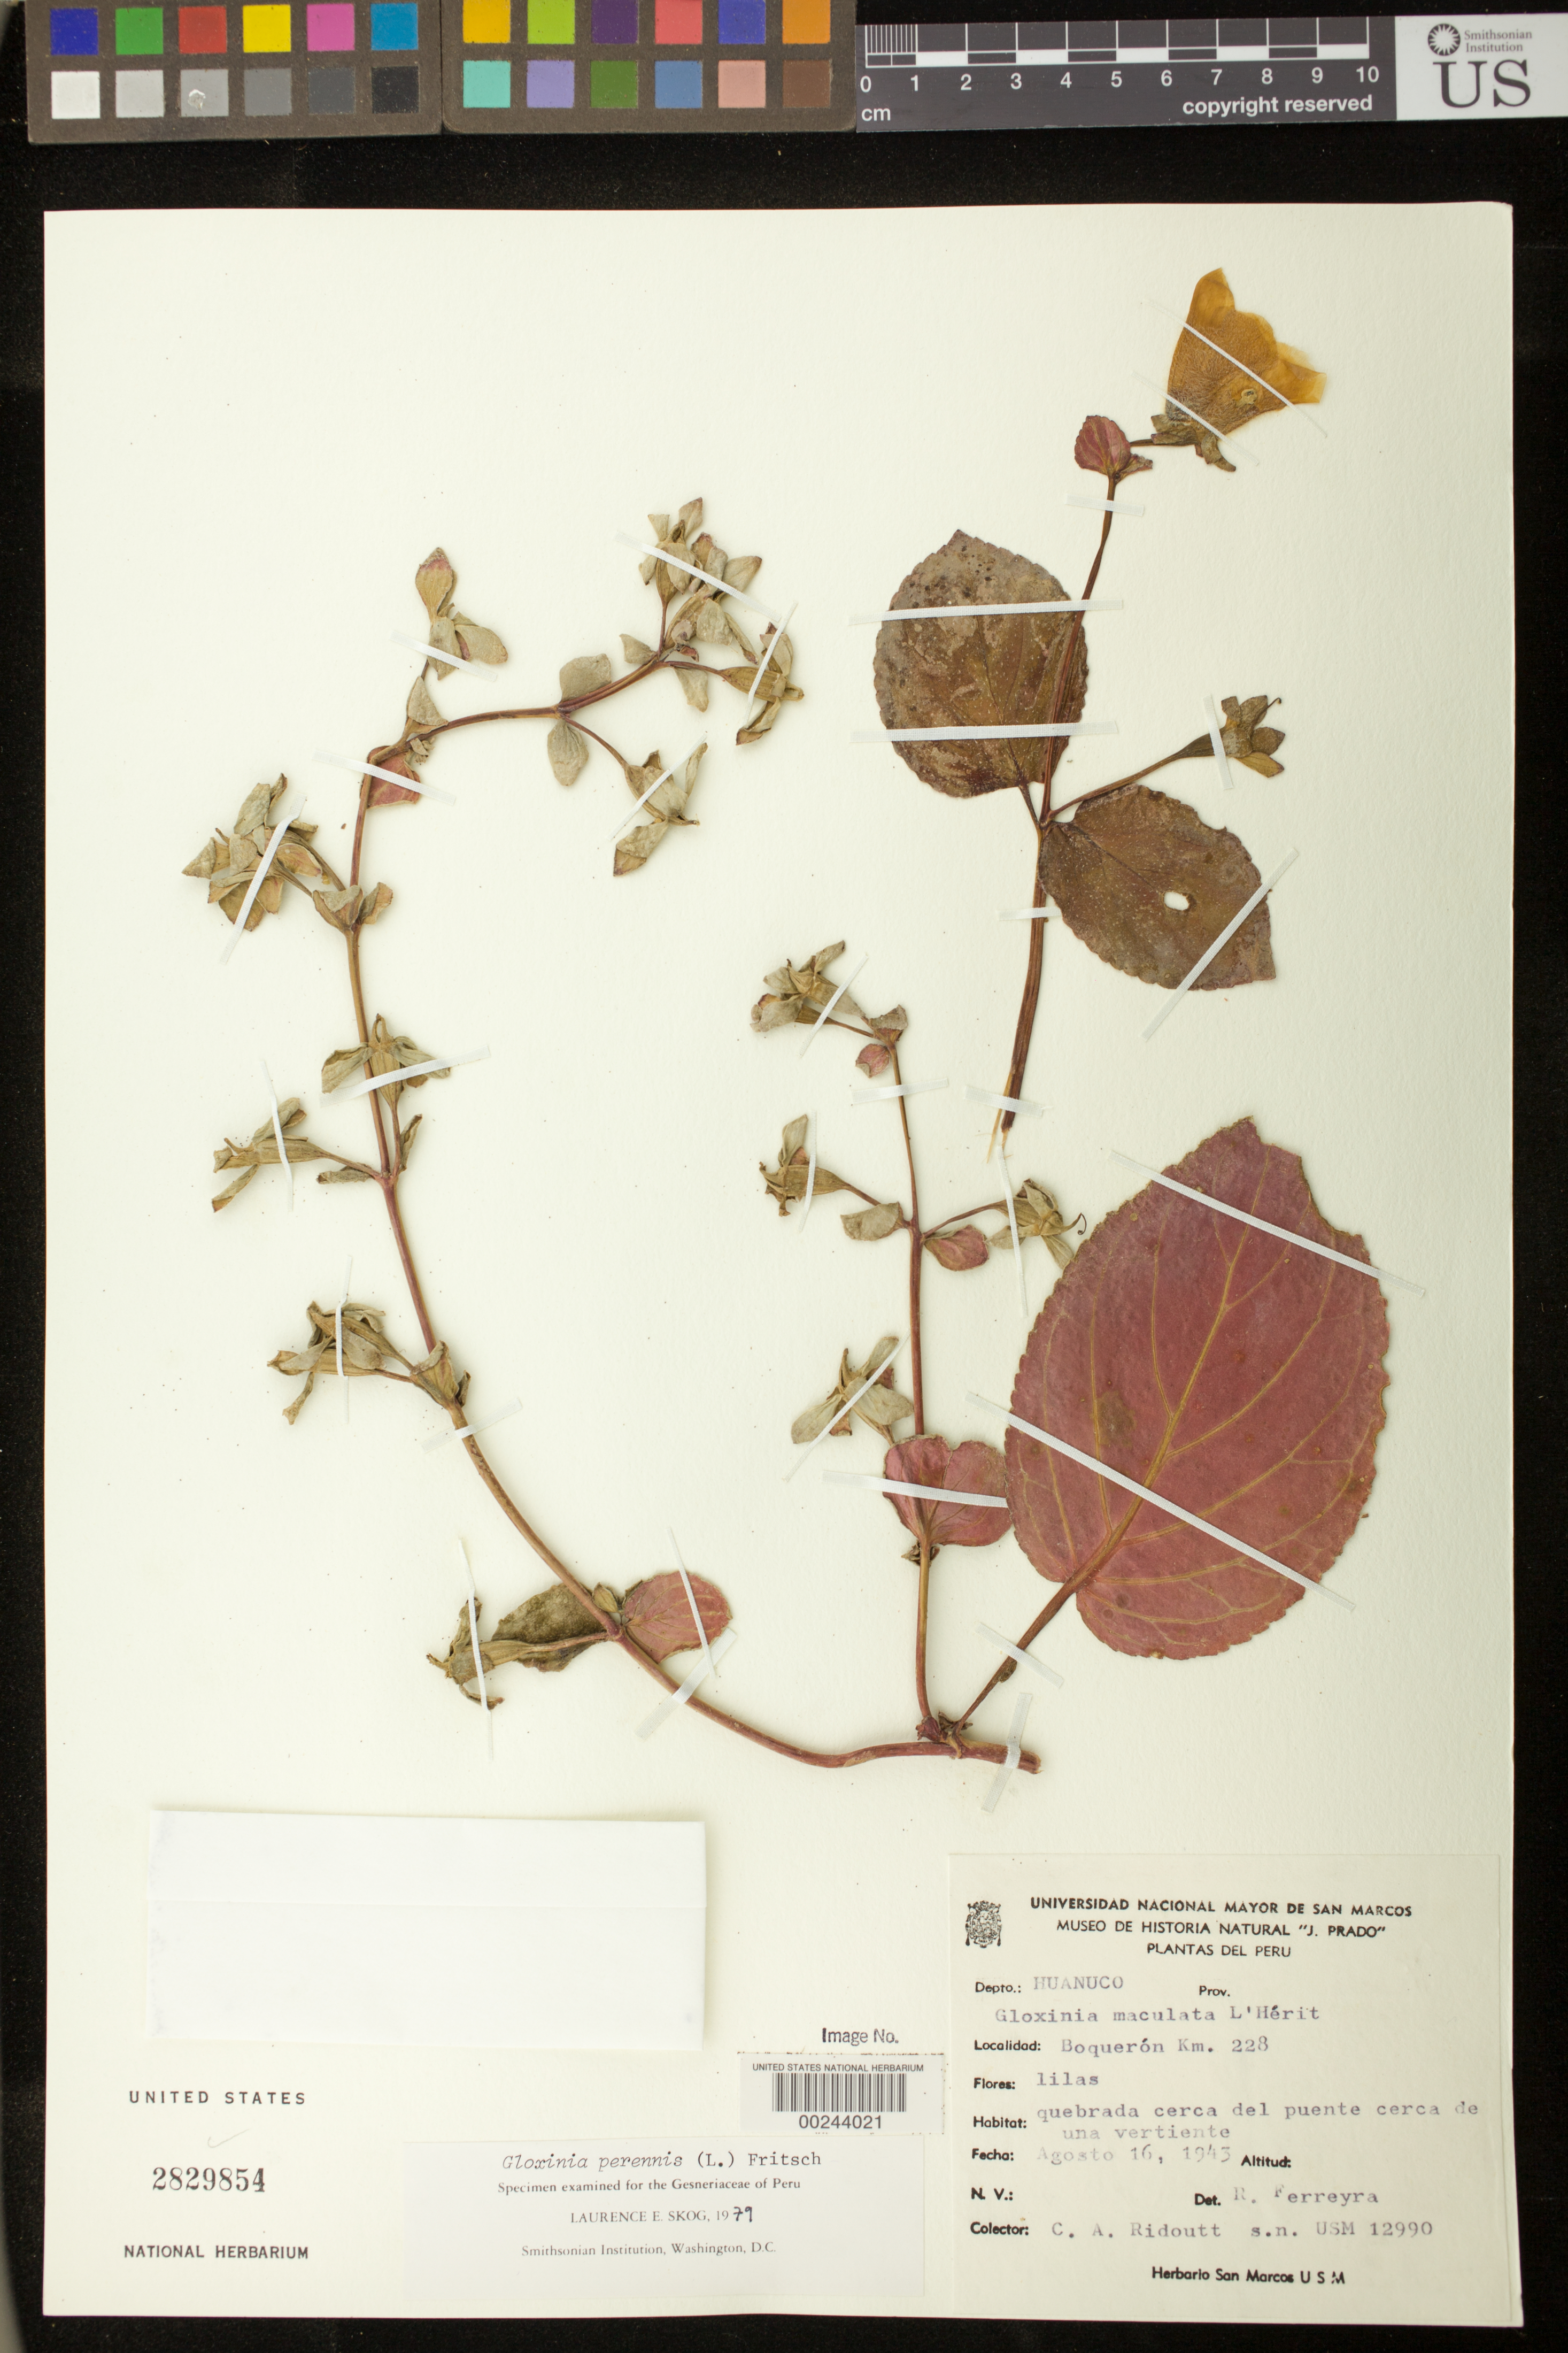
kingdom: Plantae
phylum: Tracheophyta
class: Magnoliopsida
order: Lamiales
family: Gesneriaceae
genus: Gloxinia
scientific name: Gloxinia perennis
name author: (L.) Fritsch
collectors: C. Ridoutt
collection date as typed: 16 Aug 1943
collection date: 1943-08-16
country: Peru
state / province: Huánuco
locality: Boqueron km 228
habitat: Quebrada near bridge near slope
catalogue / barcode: US 2829854